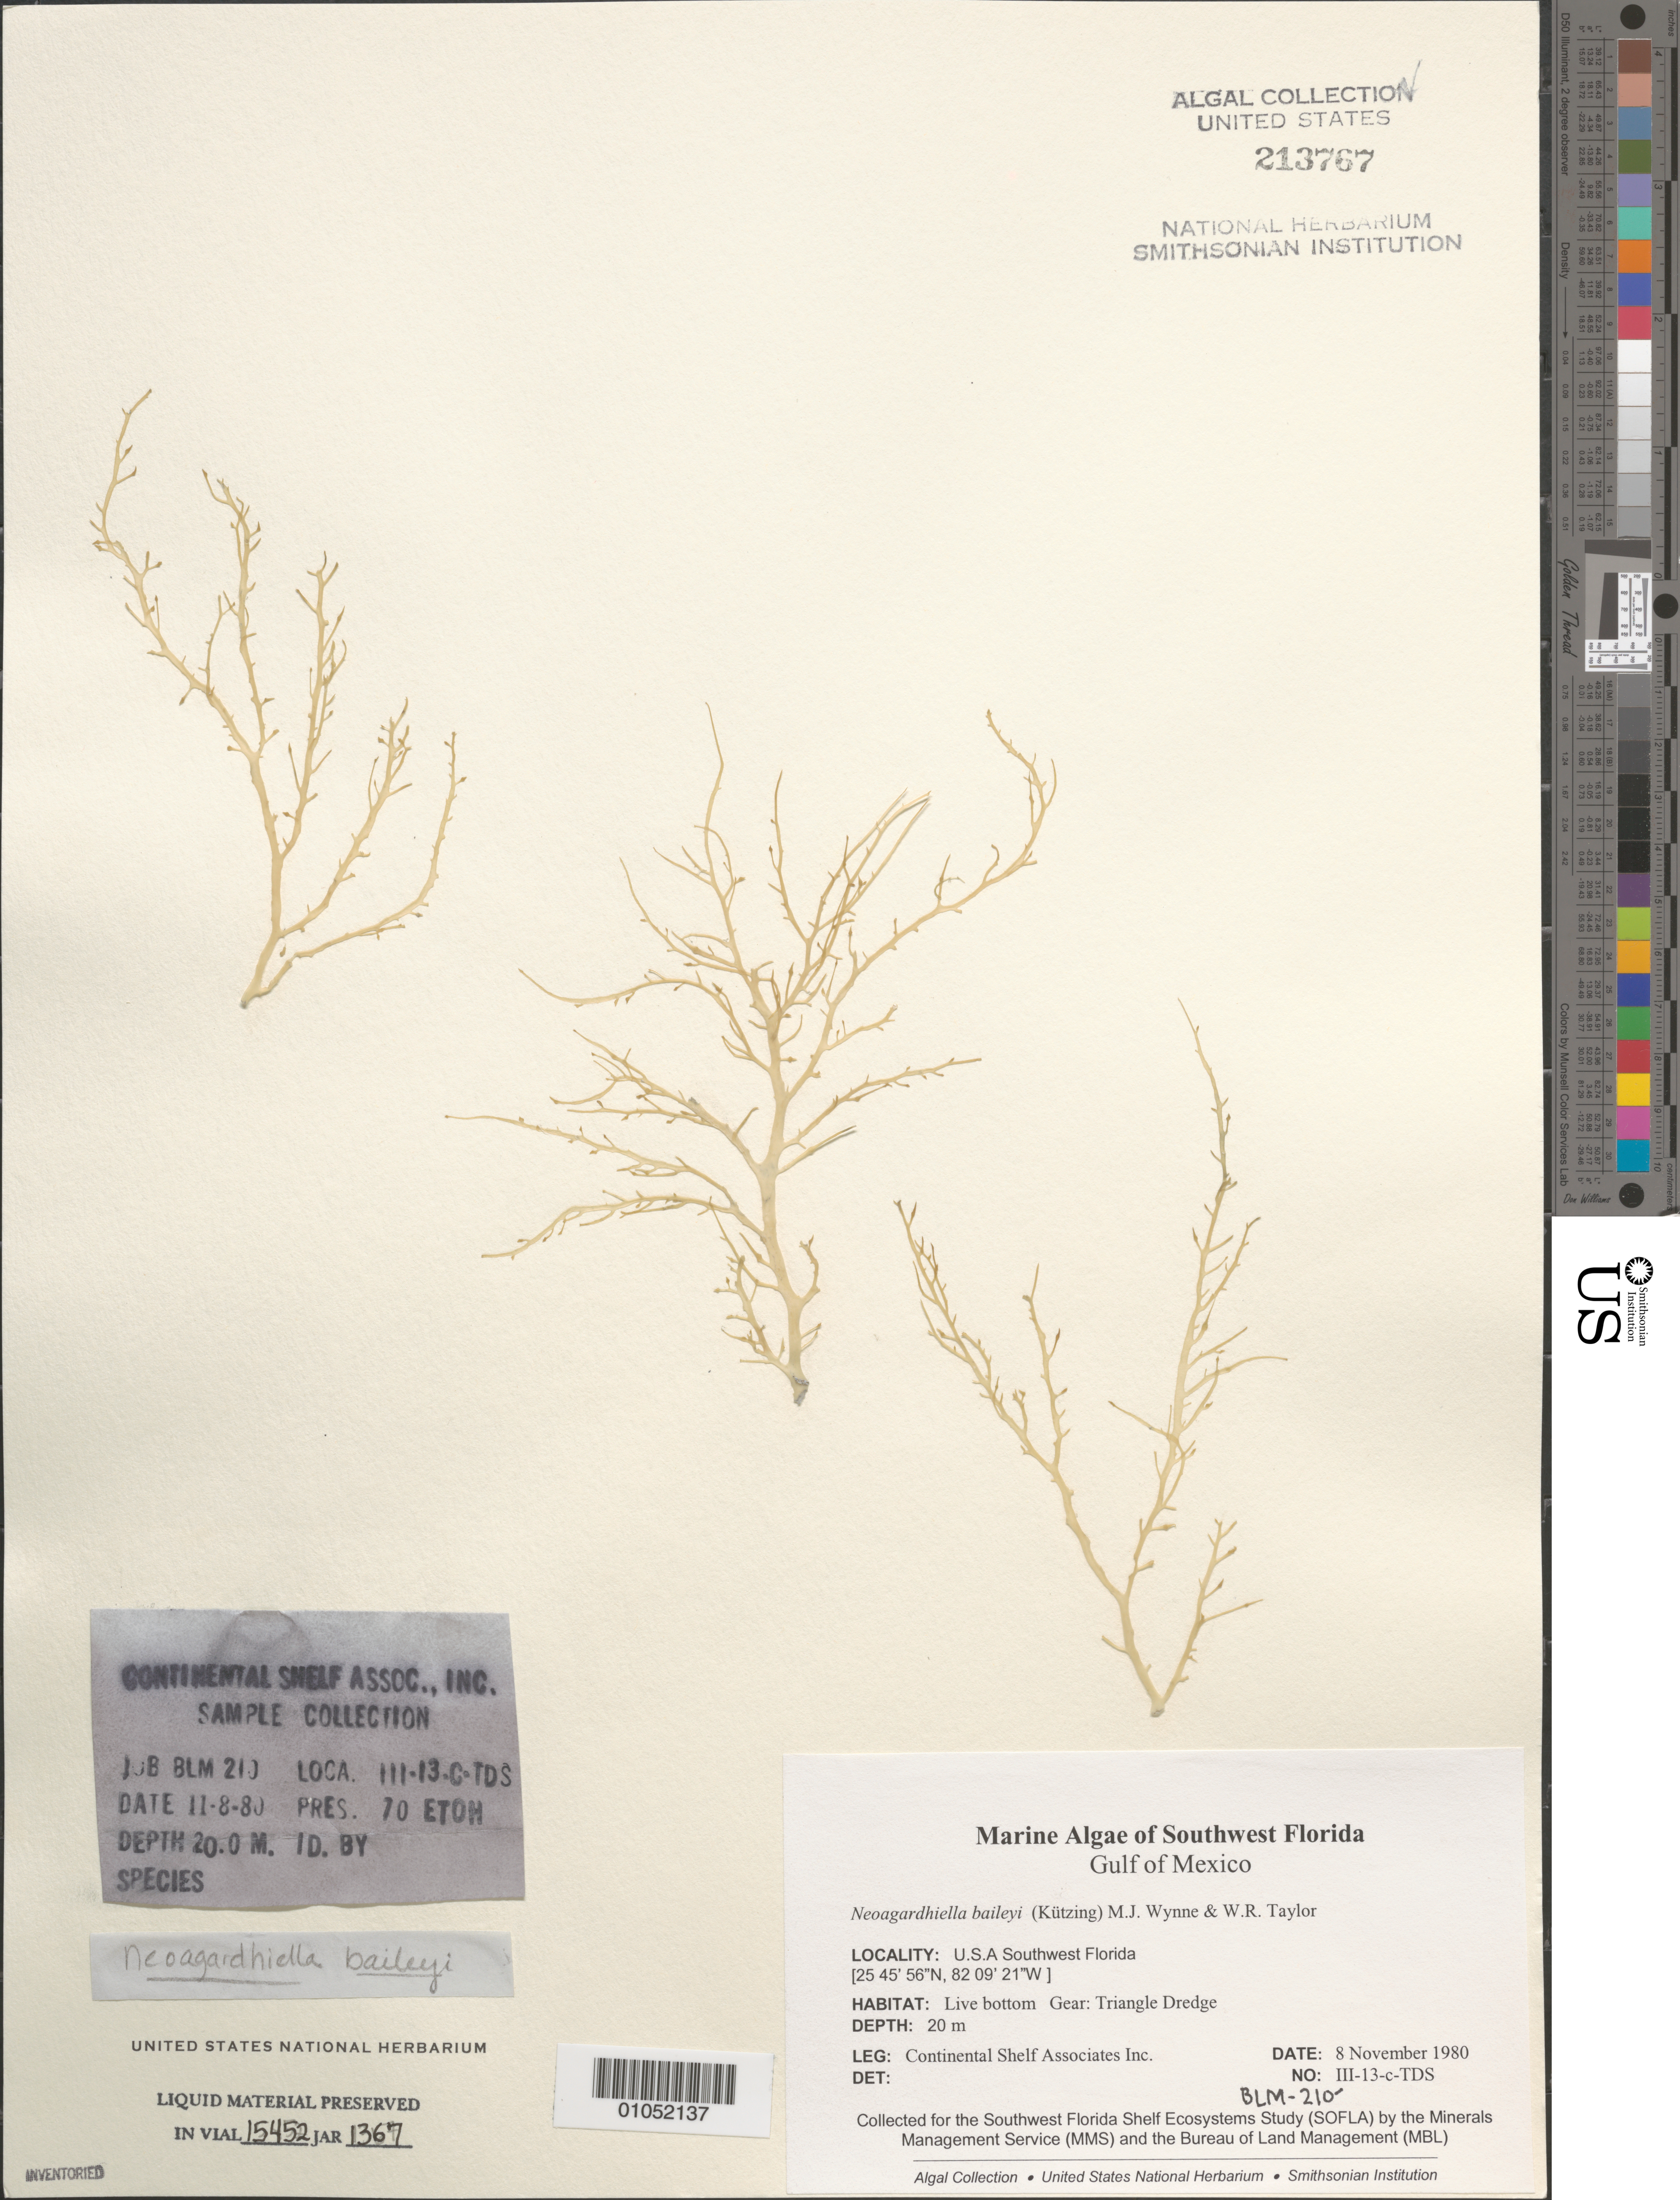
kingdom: Plantae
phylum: Rhodophyta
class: Florideophyceae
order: Gigartinales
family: Solieriaceae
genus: Agardhiella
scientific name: Agardhiella subulata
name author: (C. Agardh) G.T.Kraft & M.J. Wynne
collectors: Continental Shelf Associates for the MMS/BLM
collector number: BLM-210-III-13-C-TDS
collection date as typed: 08 Nov 1980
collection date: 1980-11-08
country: United States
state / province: Florida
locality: Gulf of Mexico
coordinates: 25 45'56"N, 82 09'21"W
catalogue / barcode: US 213767